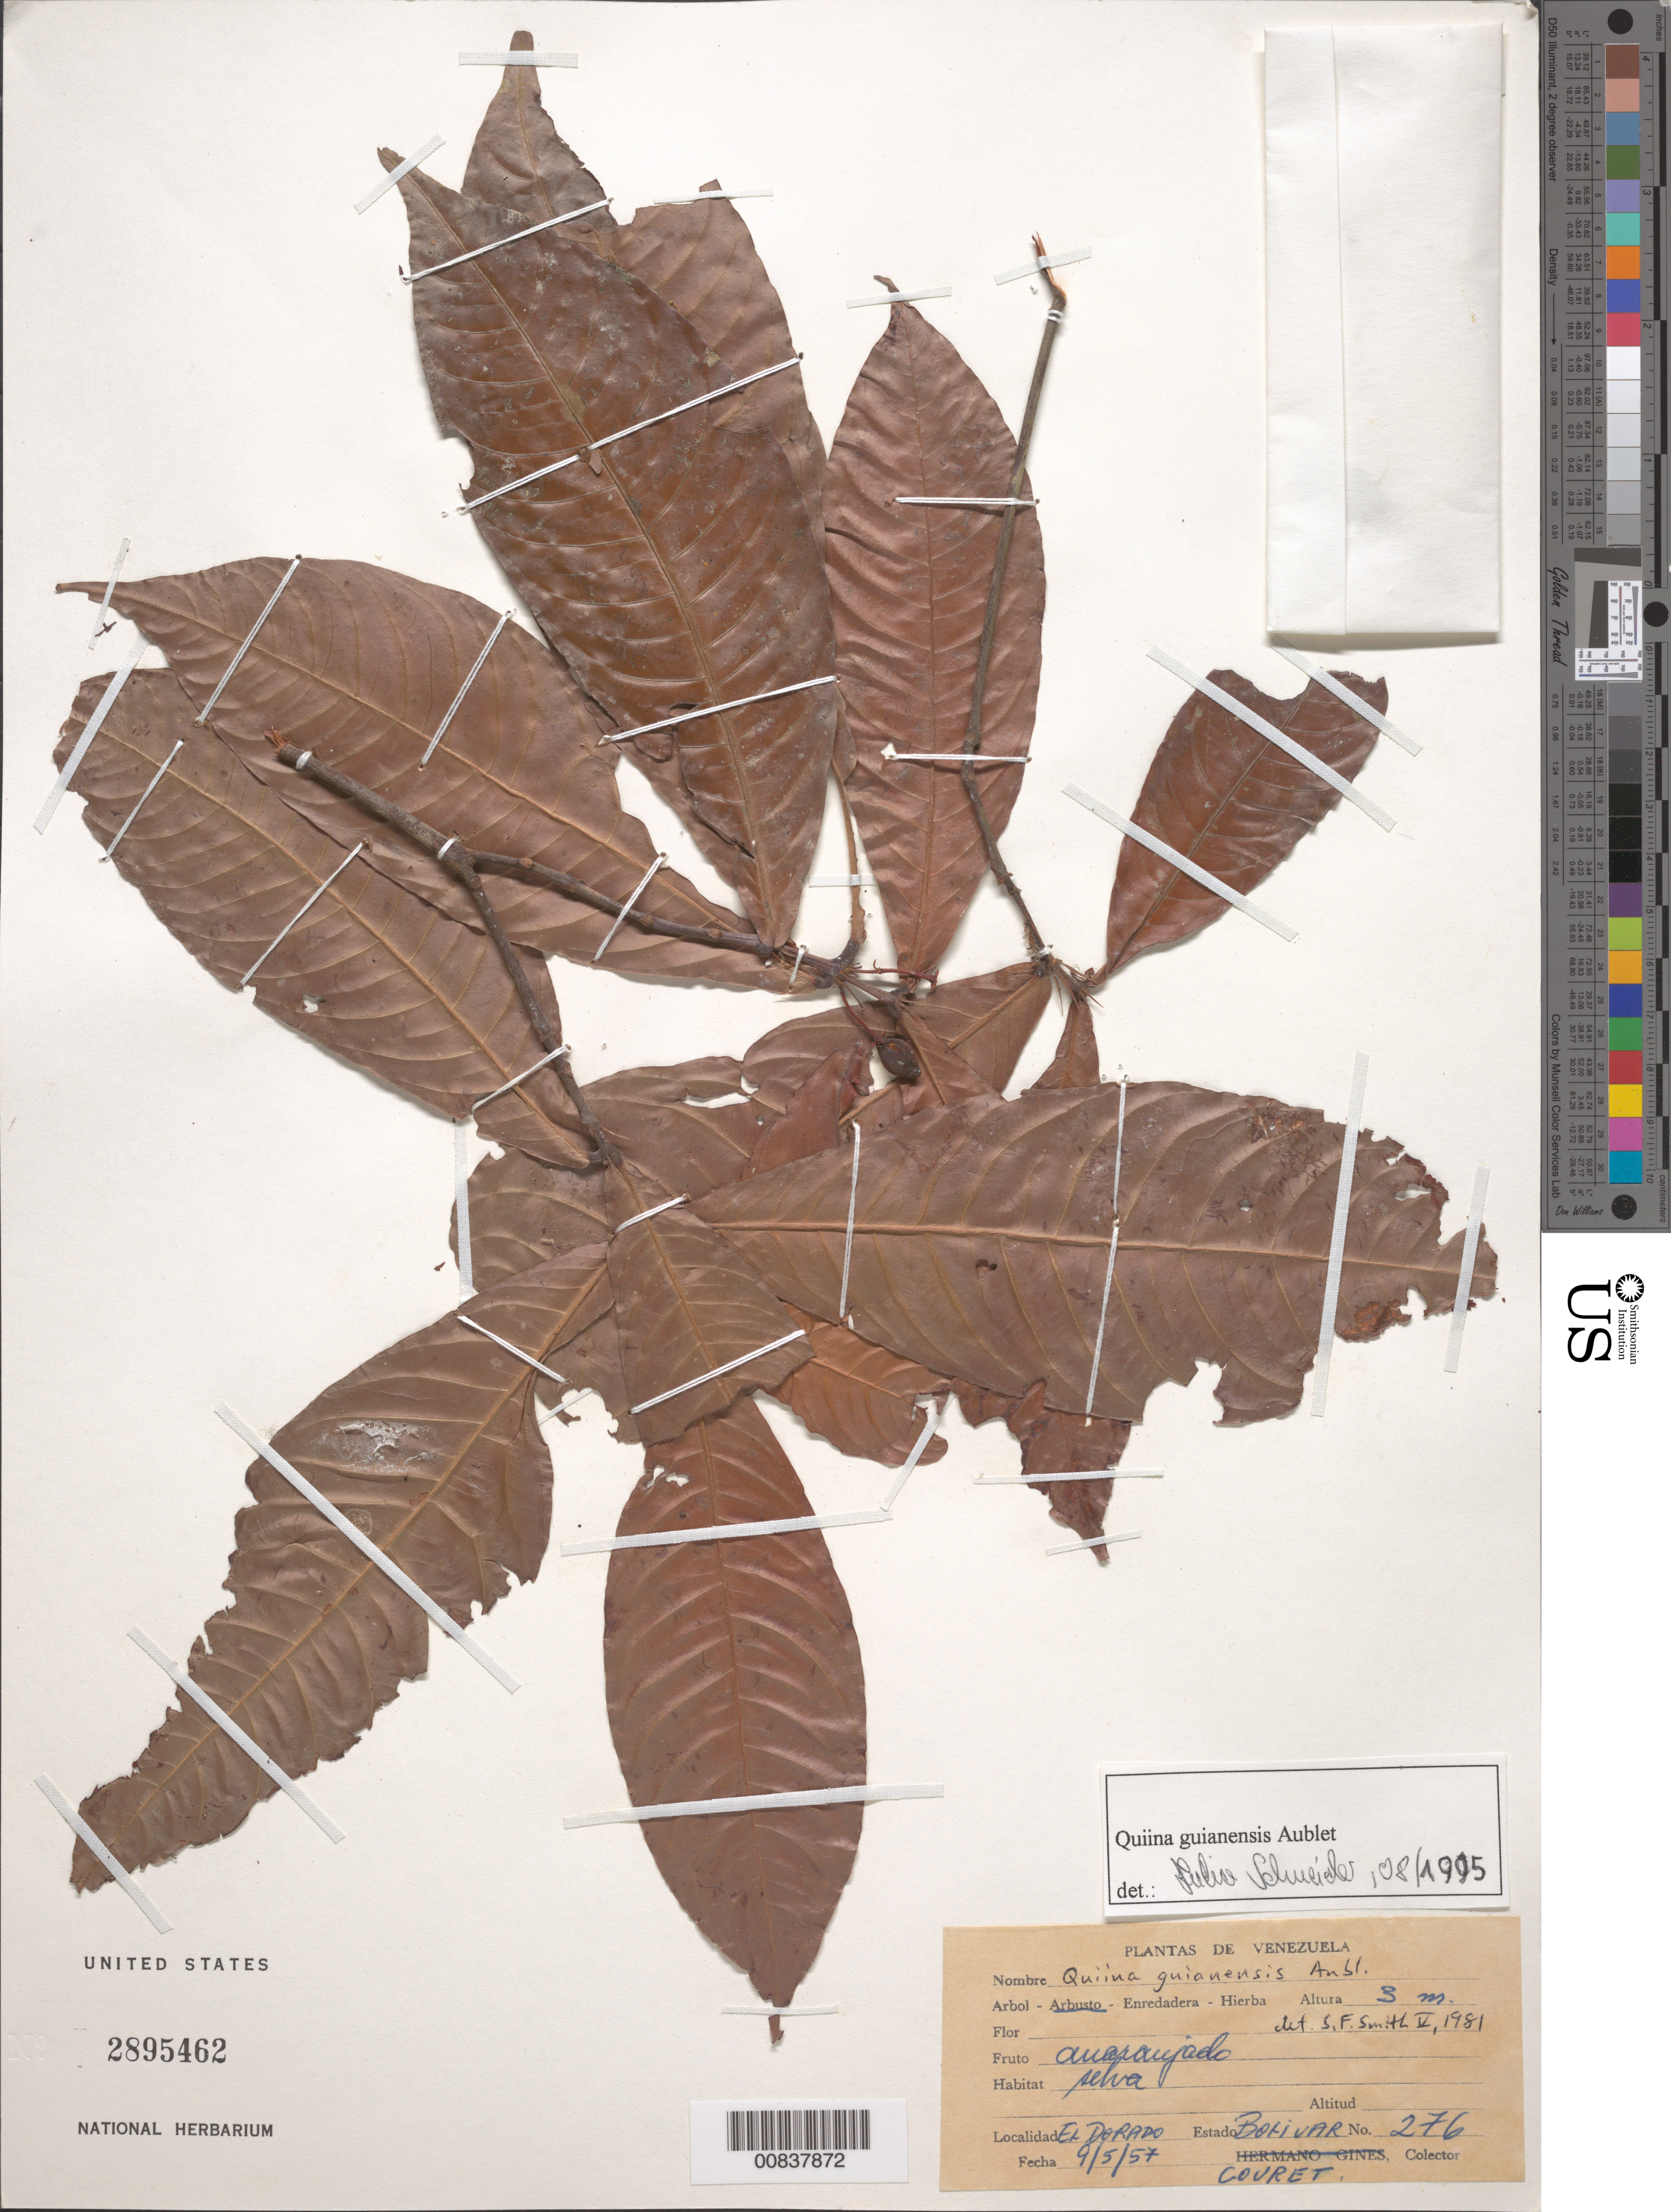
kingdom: Plantae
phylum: Tracheophyta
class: Magnoliopsida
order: Malpighiales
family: Quiinaceae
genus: Quiina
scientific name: Quiina guianensis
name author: Aubl.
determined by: Schneider, J.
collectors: -. Couret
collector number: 276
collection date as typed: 9-May-57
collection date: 1957-05-09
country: Venezuela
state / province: Bolívar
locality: El Dorado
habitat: Selva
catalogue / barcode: US 2895462